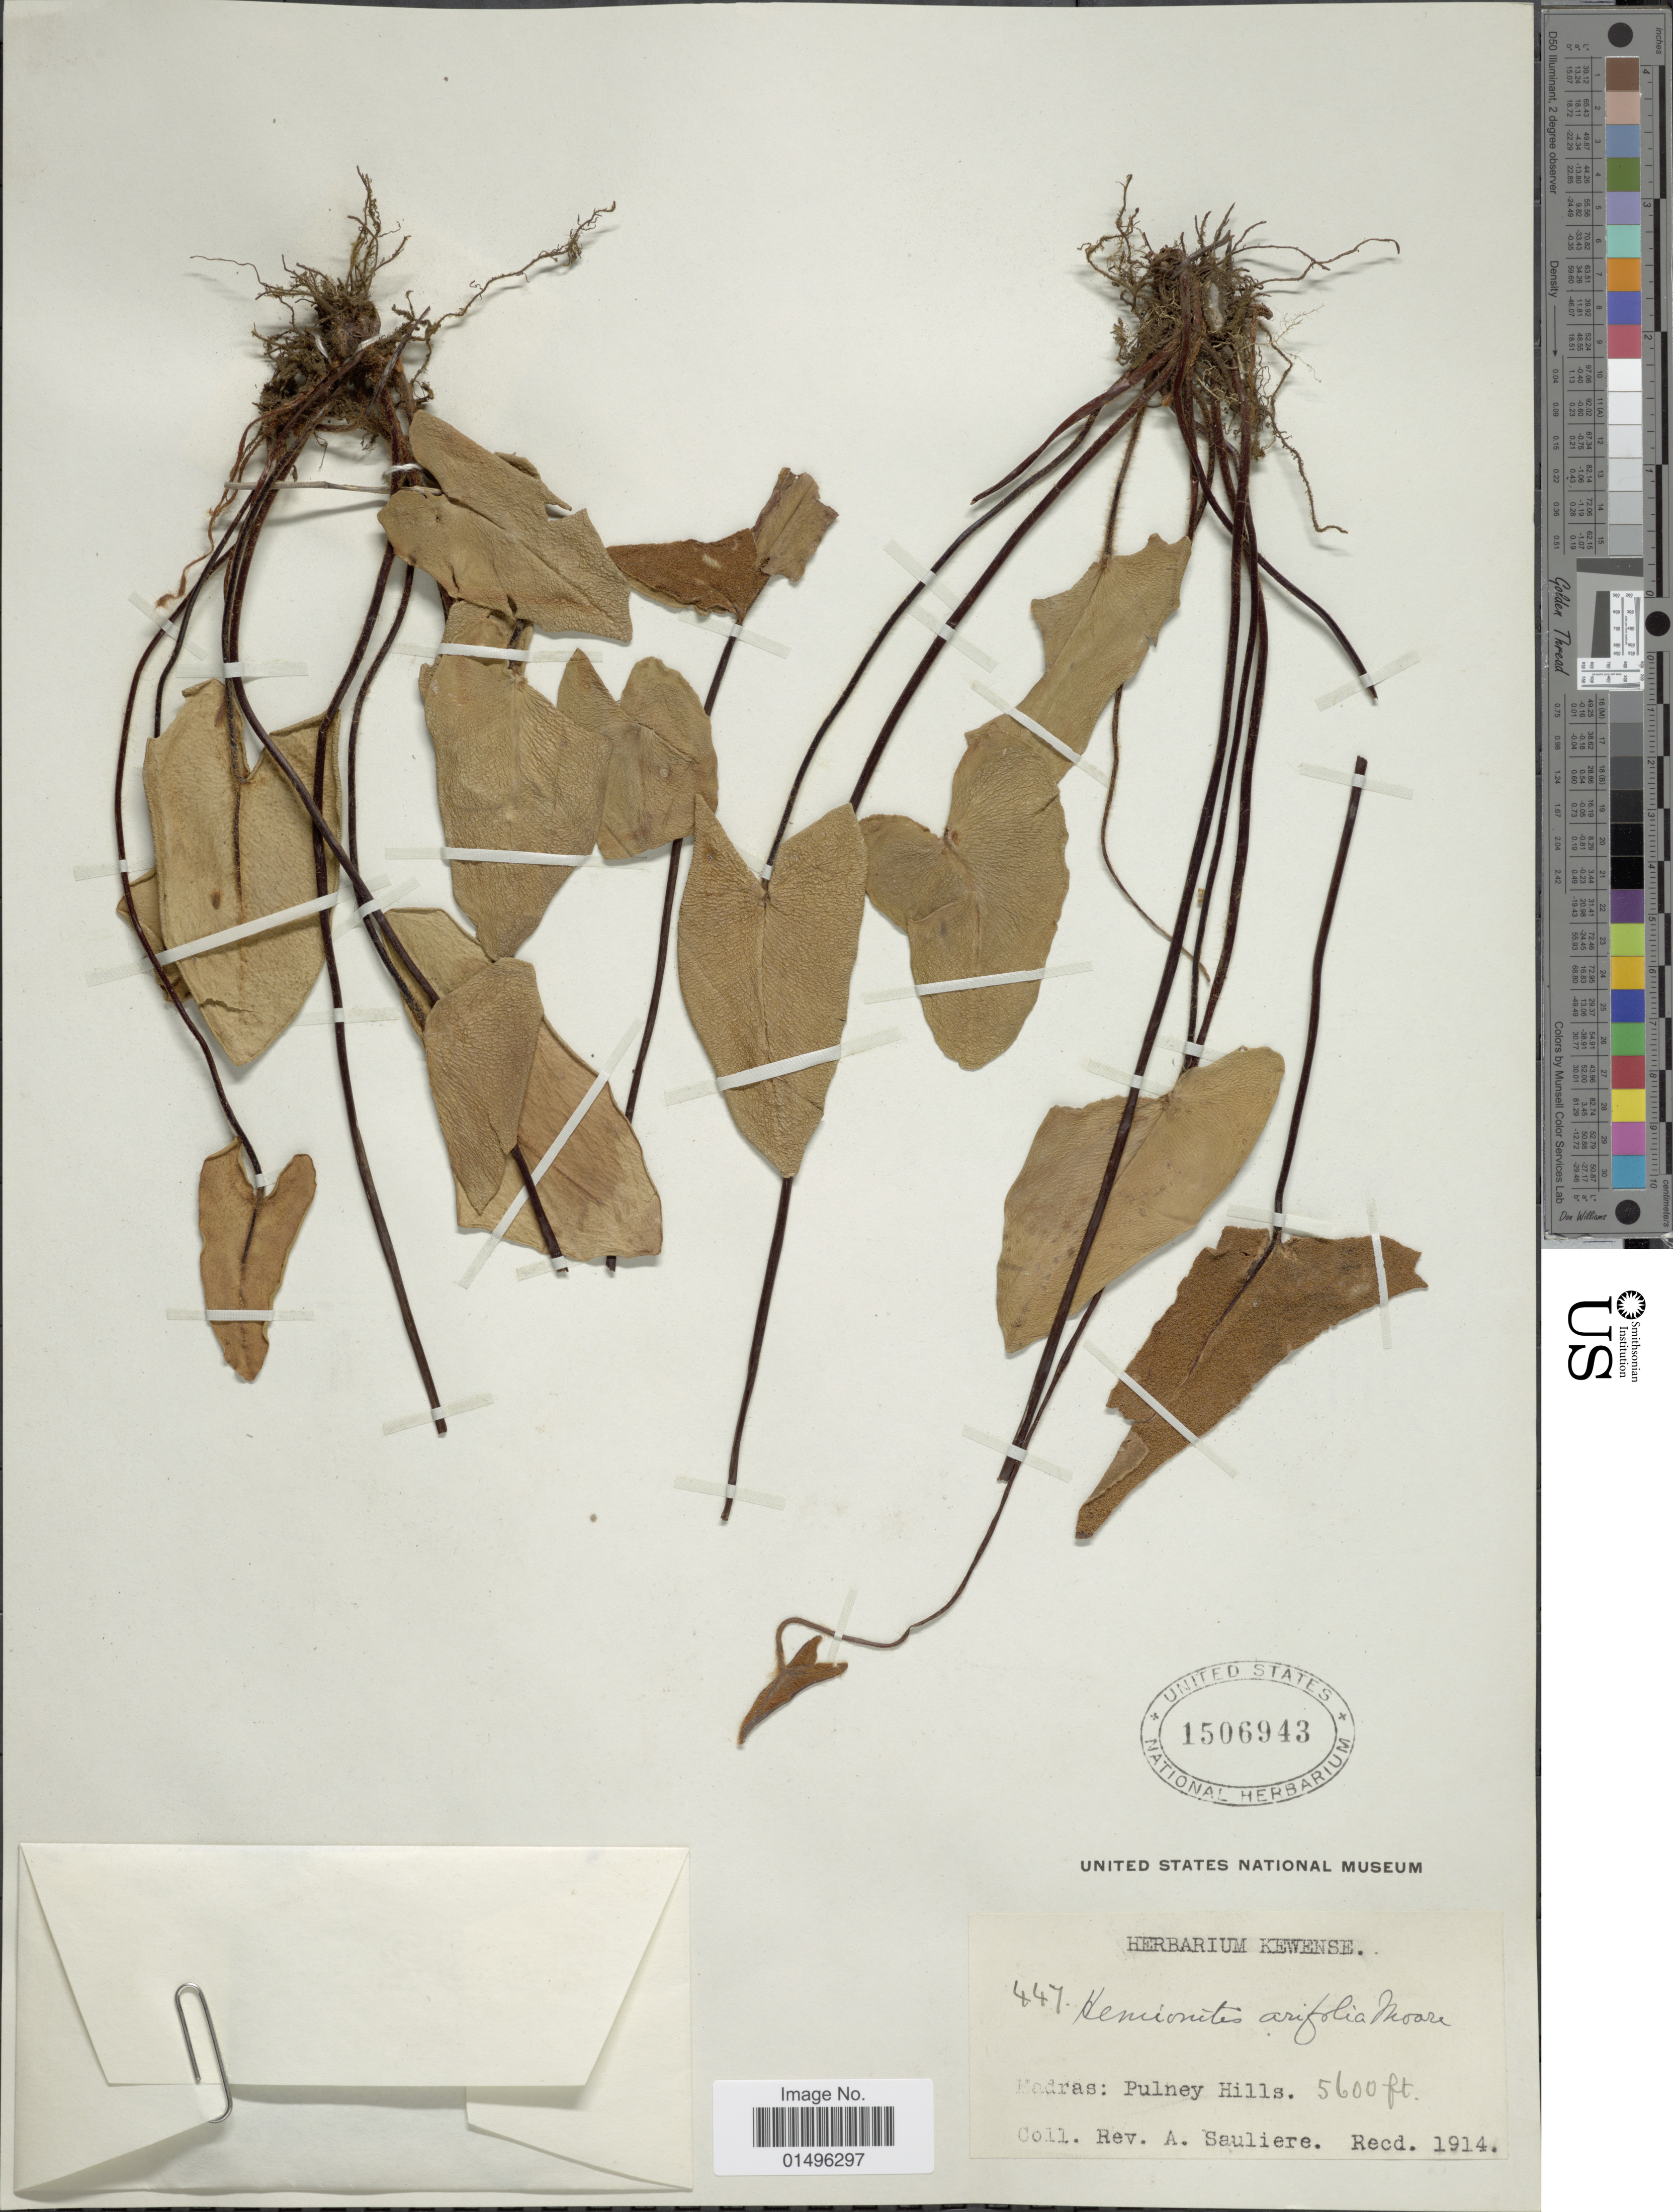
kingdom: Plantae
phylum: Tracheophyta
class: Polypodiopsida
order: Polypodiales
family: Pteridaceae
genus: Parahemionitis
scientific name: Parahemionitis cordata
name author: (Roxb. ex Hook. & Grev.) Fraser-Jenk.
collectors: A. Sauliere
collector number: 447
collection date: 1914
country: India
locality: Madras: Pulney Hills.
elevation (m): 1707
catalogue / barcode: US 1506943